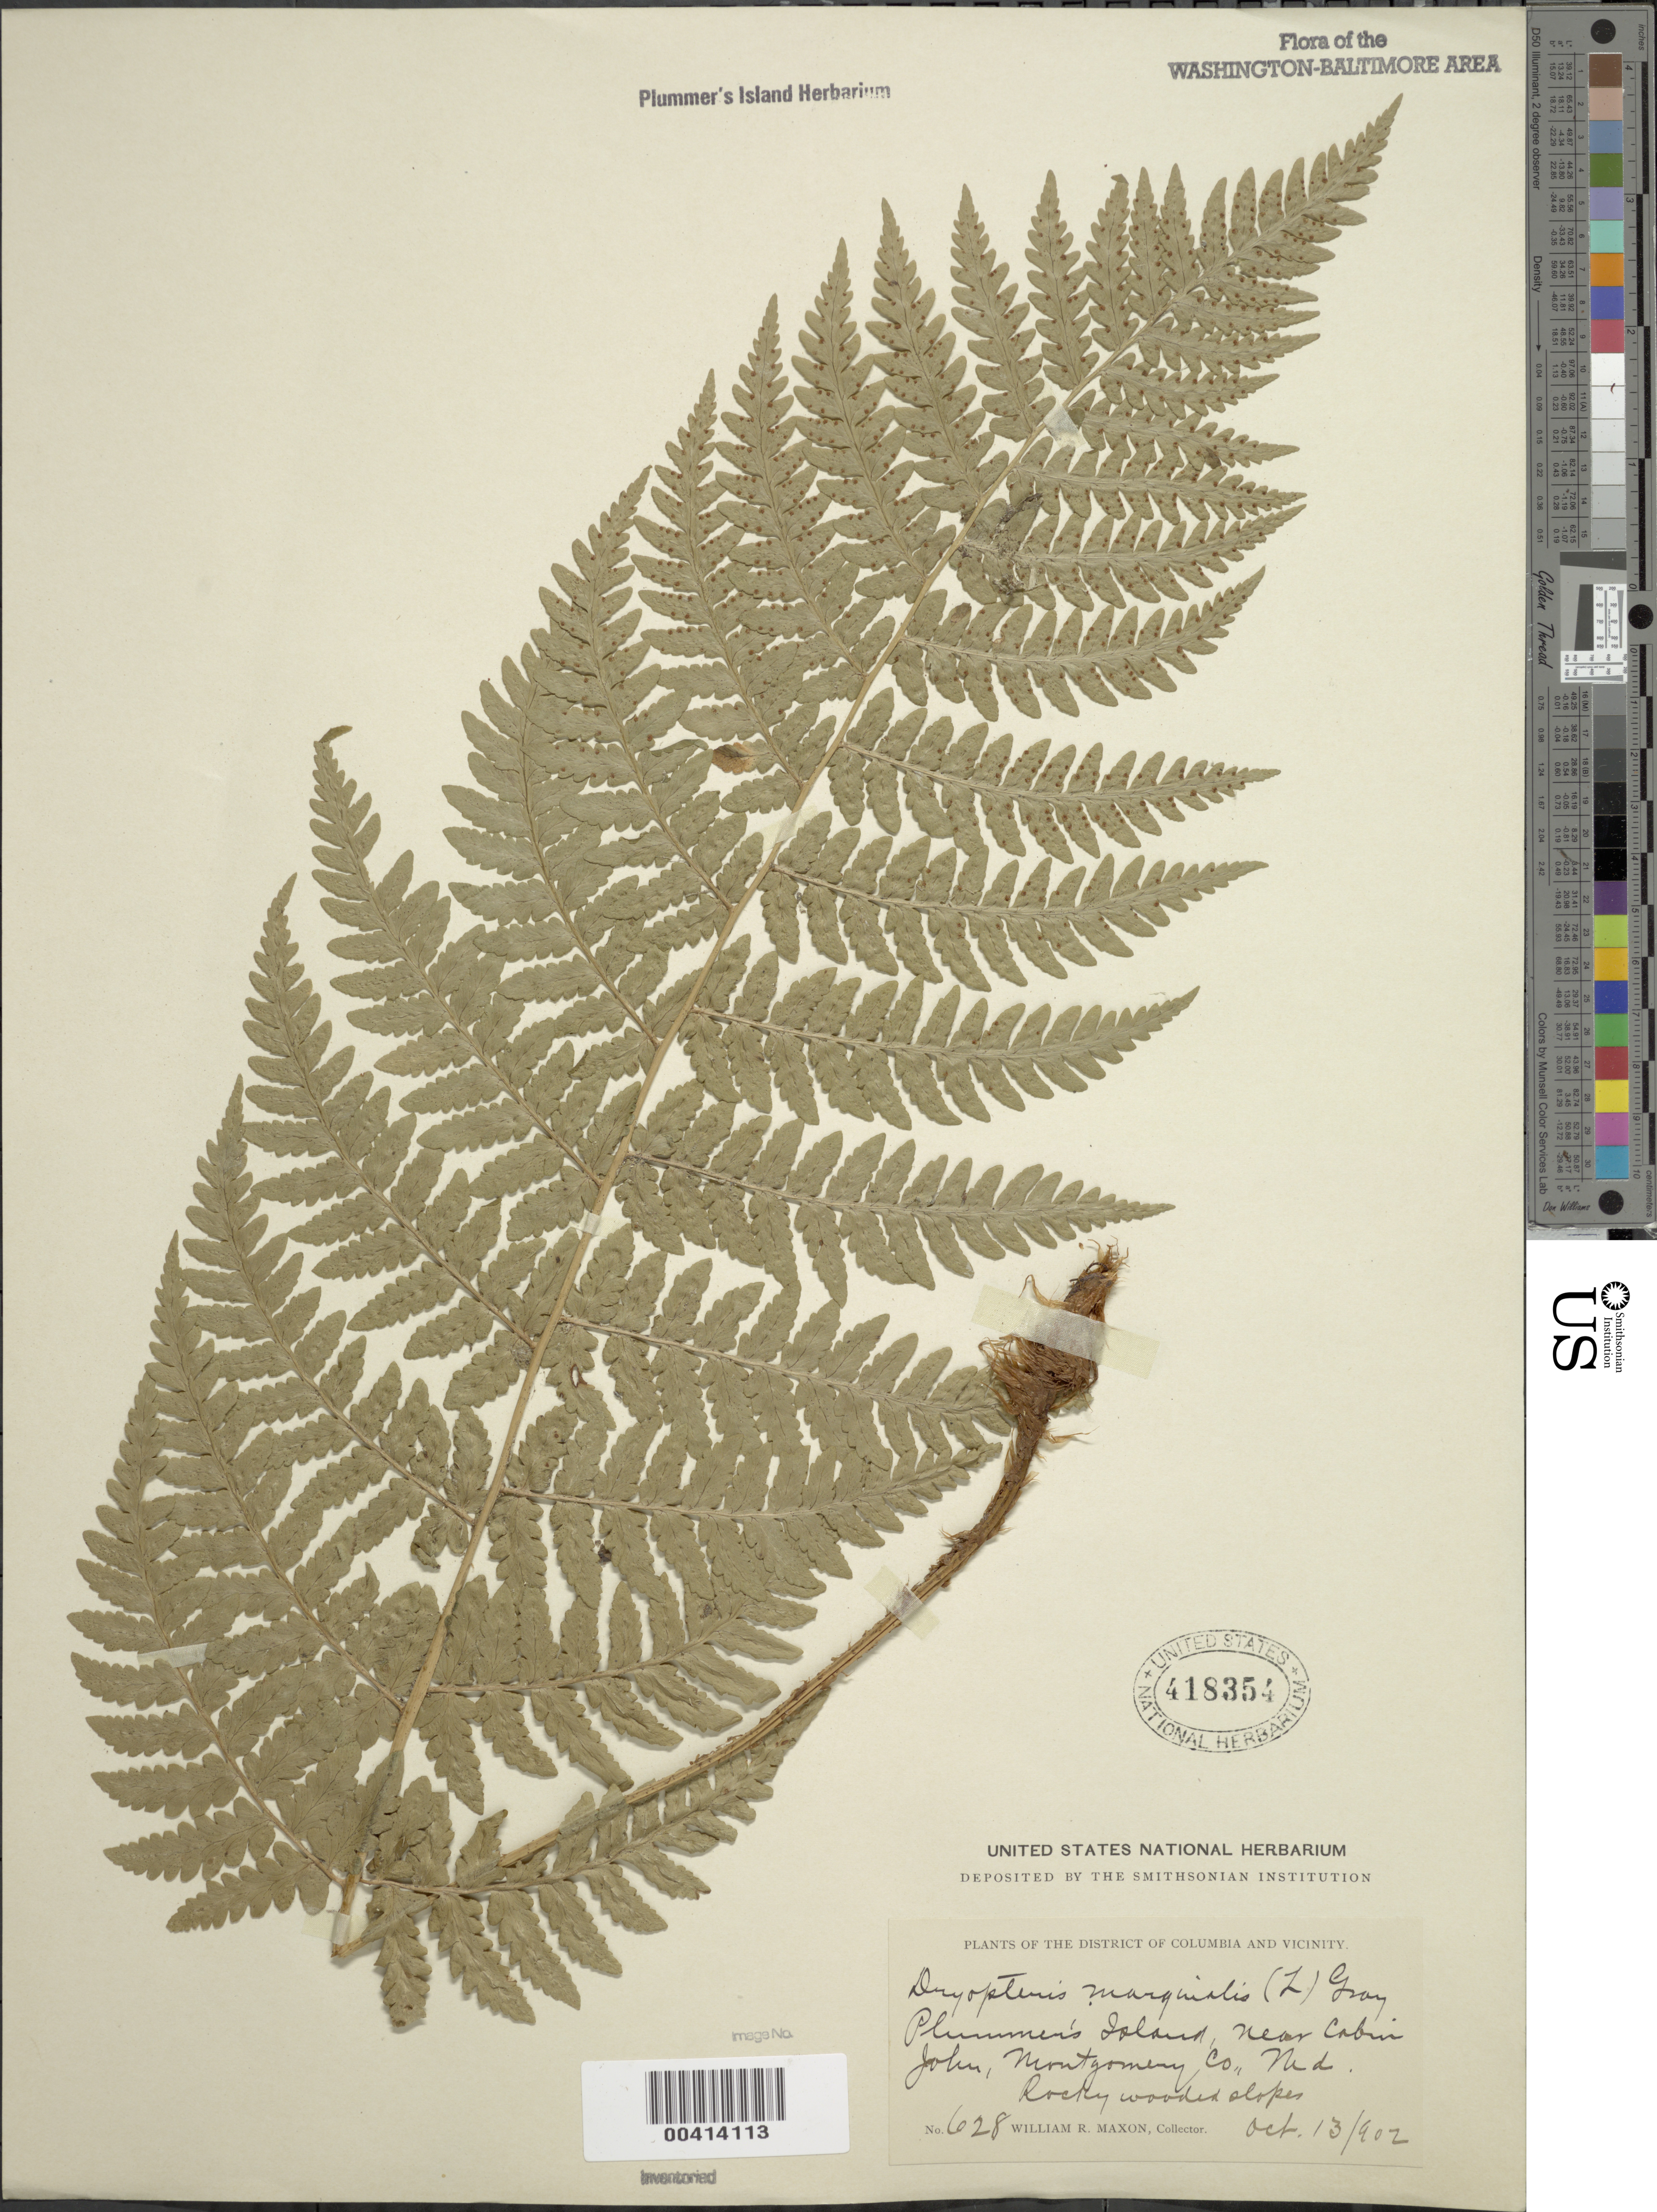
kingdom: Plantae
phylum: Tracheophyta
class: Polypodiopsida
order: Polypodiales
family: Dryopteridaceae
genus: Dryopteris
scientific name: Dryopteris marginalis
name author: (L.) A. Gray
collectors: W. R. Maxon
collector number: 628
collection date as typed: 13 Oct 1902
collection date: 1902-10-13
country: United States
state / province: Maryland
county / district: Montgomery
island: Plummers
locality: Plummer's Island C. & O. Canal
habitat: Rocky wooded slopes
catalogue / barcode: US 418354